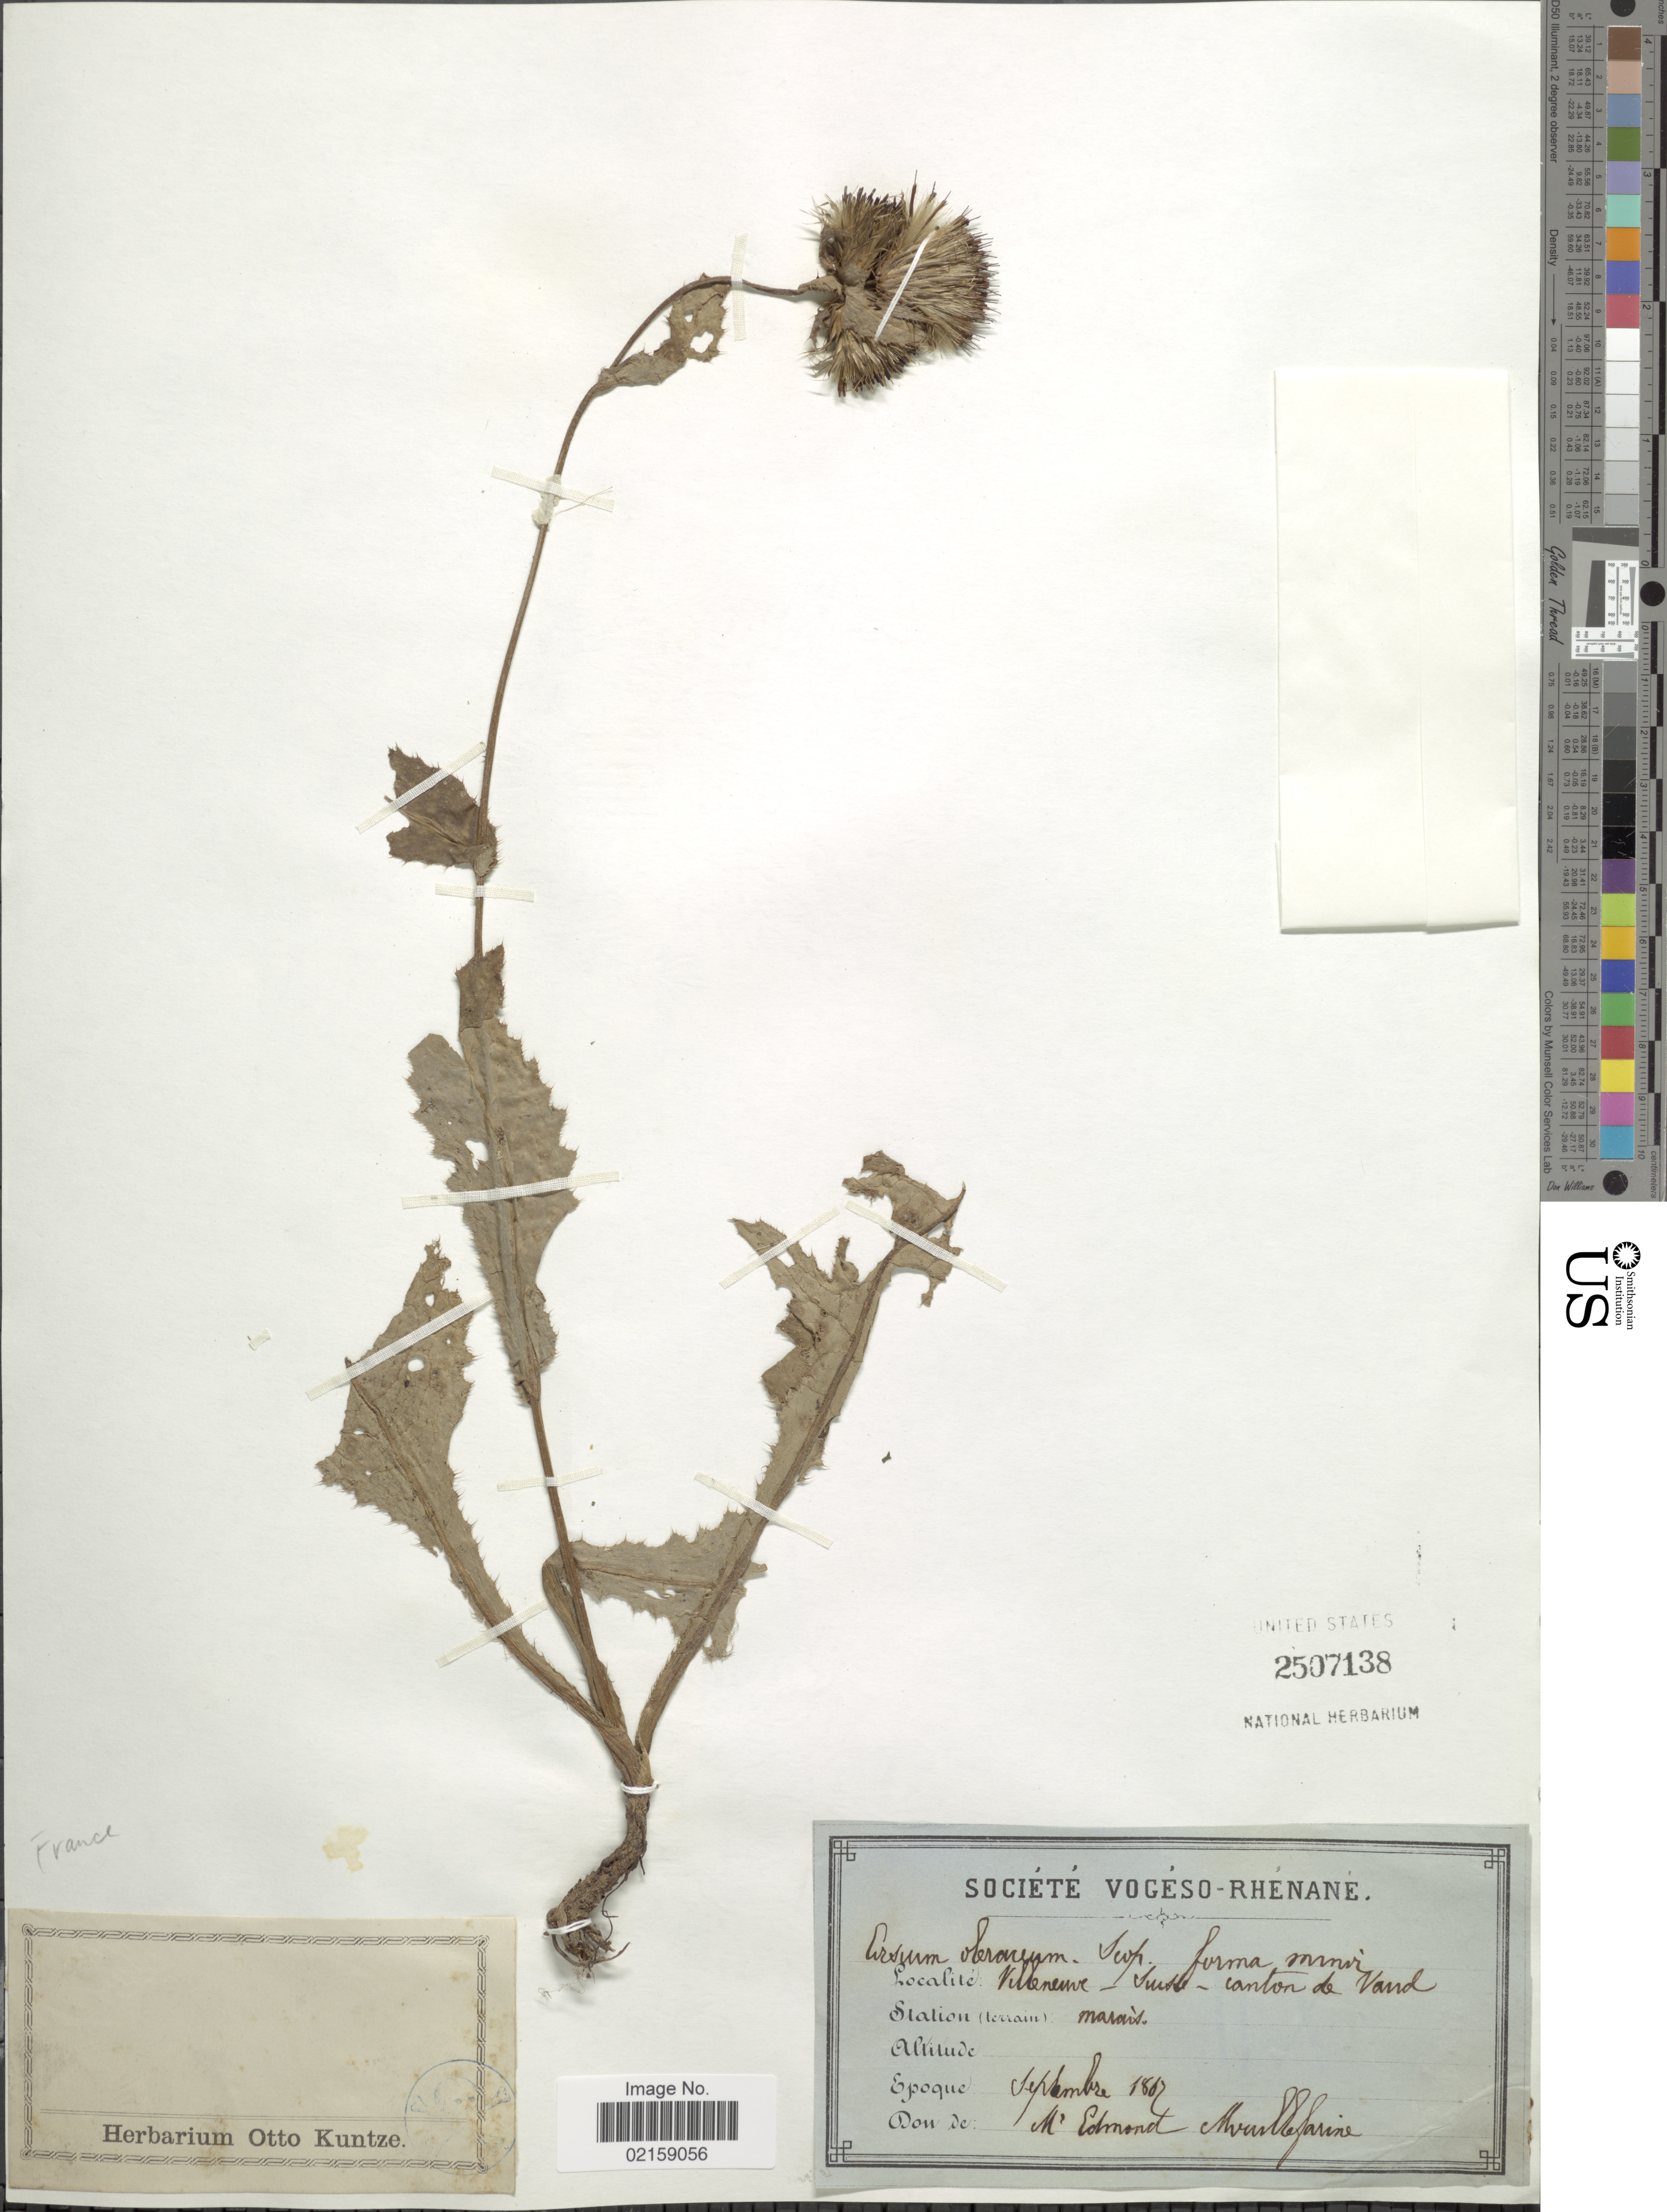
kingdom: Plantae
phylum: Tracheophyta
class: Magnoliopsida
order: Asterales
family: Asteraceae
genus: Cirsium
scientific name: Cirsium oleraceum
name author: (L.) Scop.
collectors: E. Mouillefarine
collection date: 1867-09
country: Switzerland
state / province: Vaud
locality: Villeneuve-Suisse-Canton de Vaud, Marais.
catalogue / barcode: US 2507138